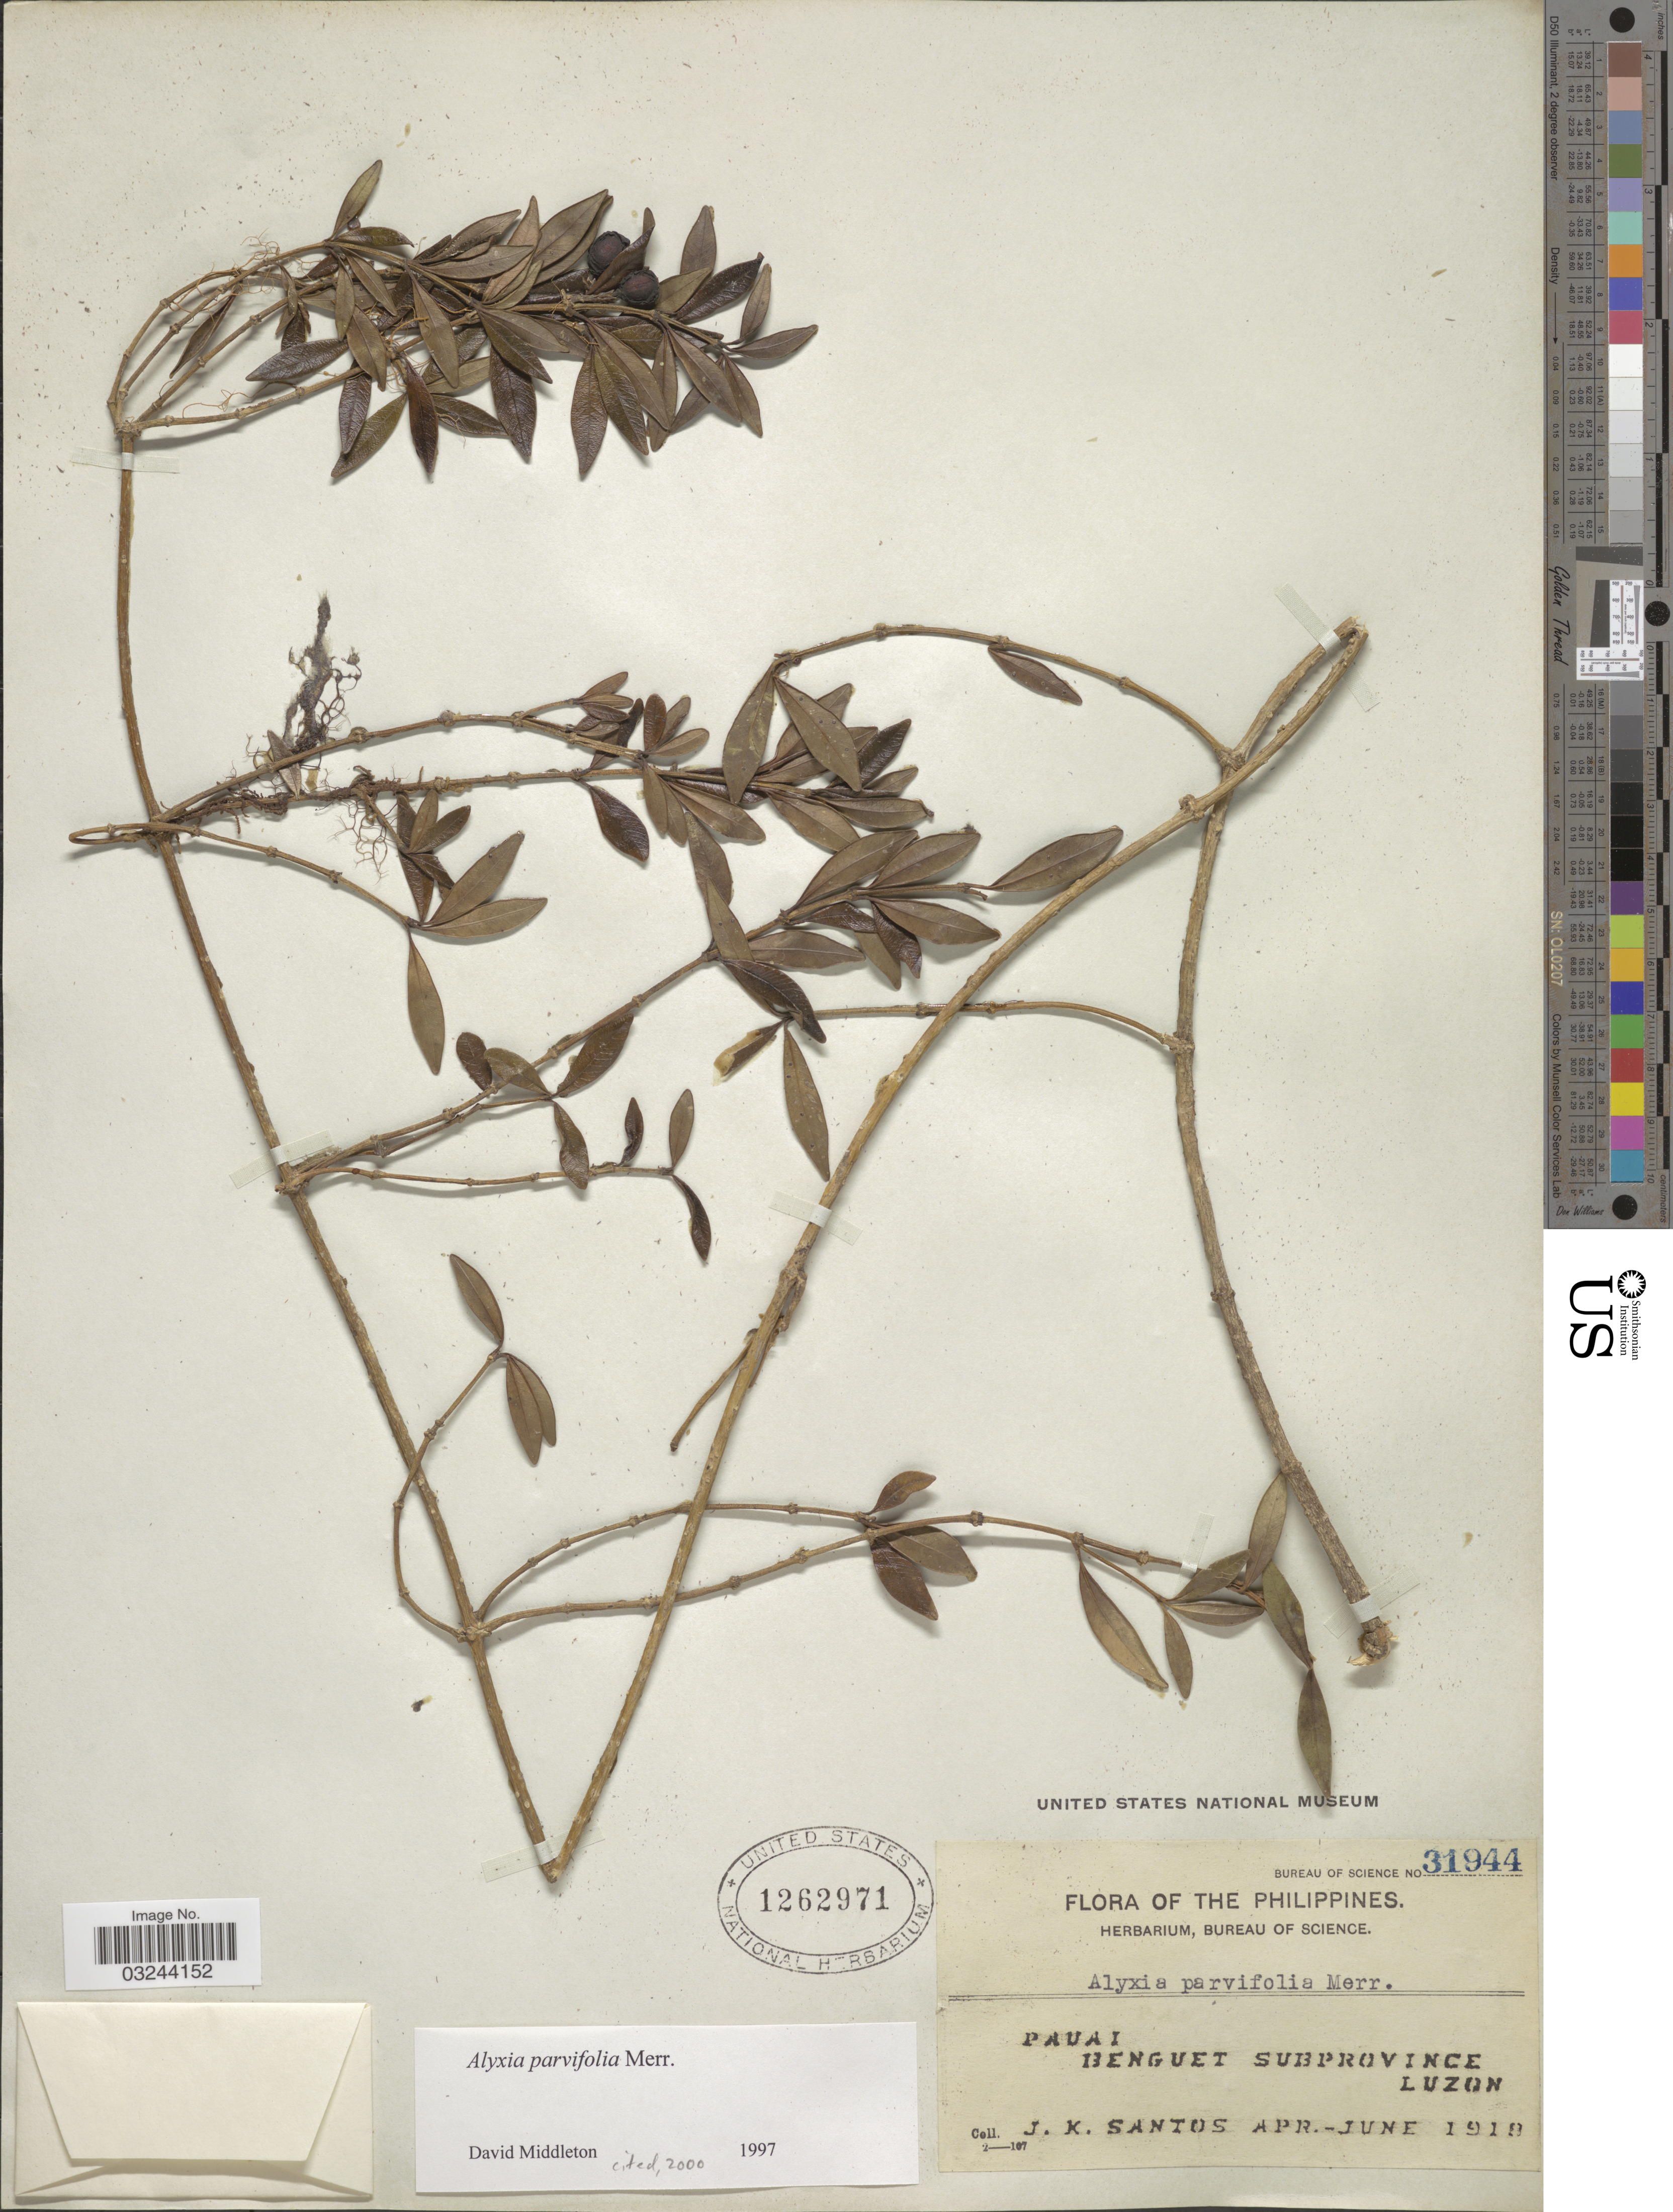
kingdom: Plantae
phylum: Tracheophyta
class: Magnoliopsida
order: Gentianales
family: Apocynaceae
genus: Alyxia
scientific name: Alyxia parvifolia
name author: (Merr.) Merr.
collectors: J. K. Santos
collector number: Bureau of Science 31944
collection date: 1918-04/1918-06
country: Philippines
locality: Pauai, Benguet Subprovince, Luzon.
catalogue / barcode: US 1262971